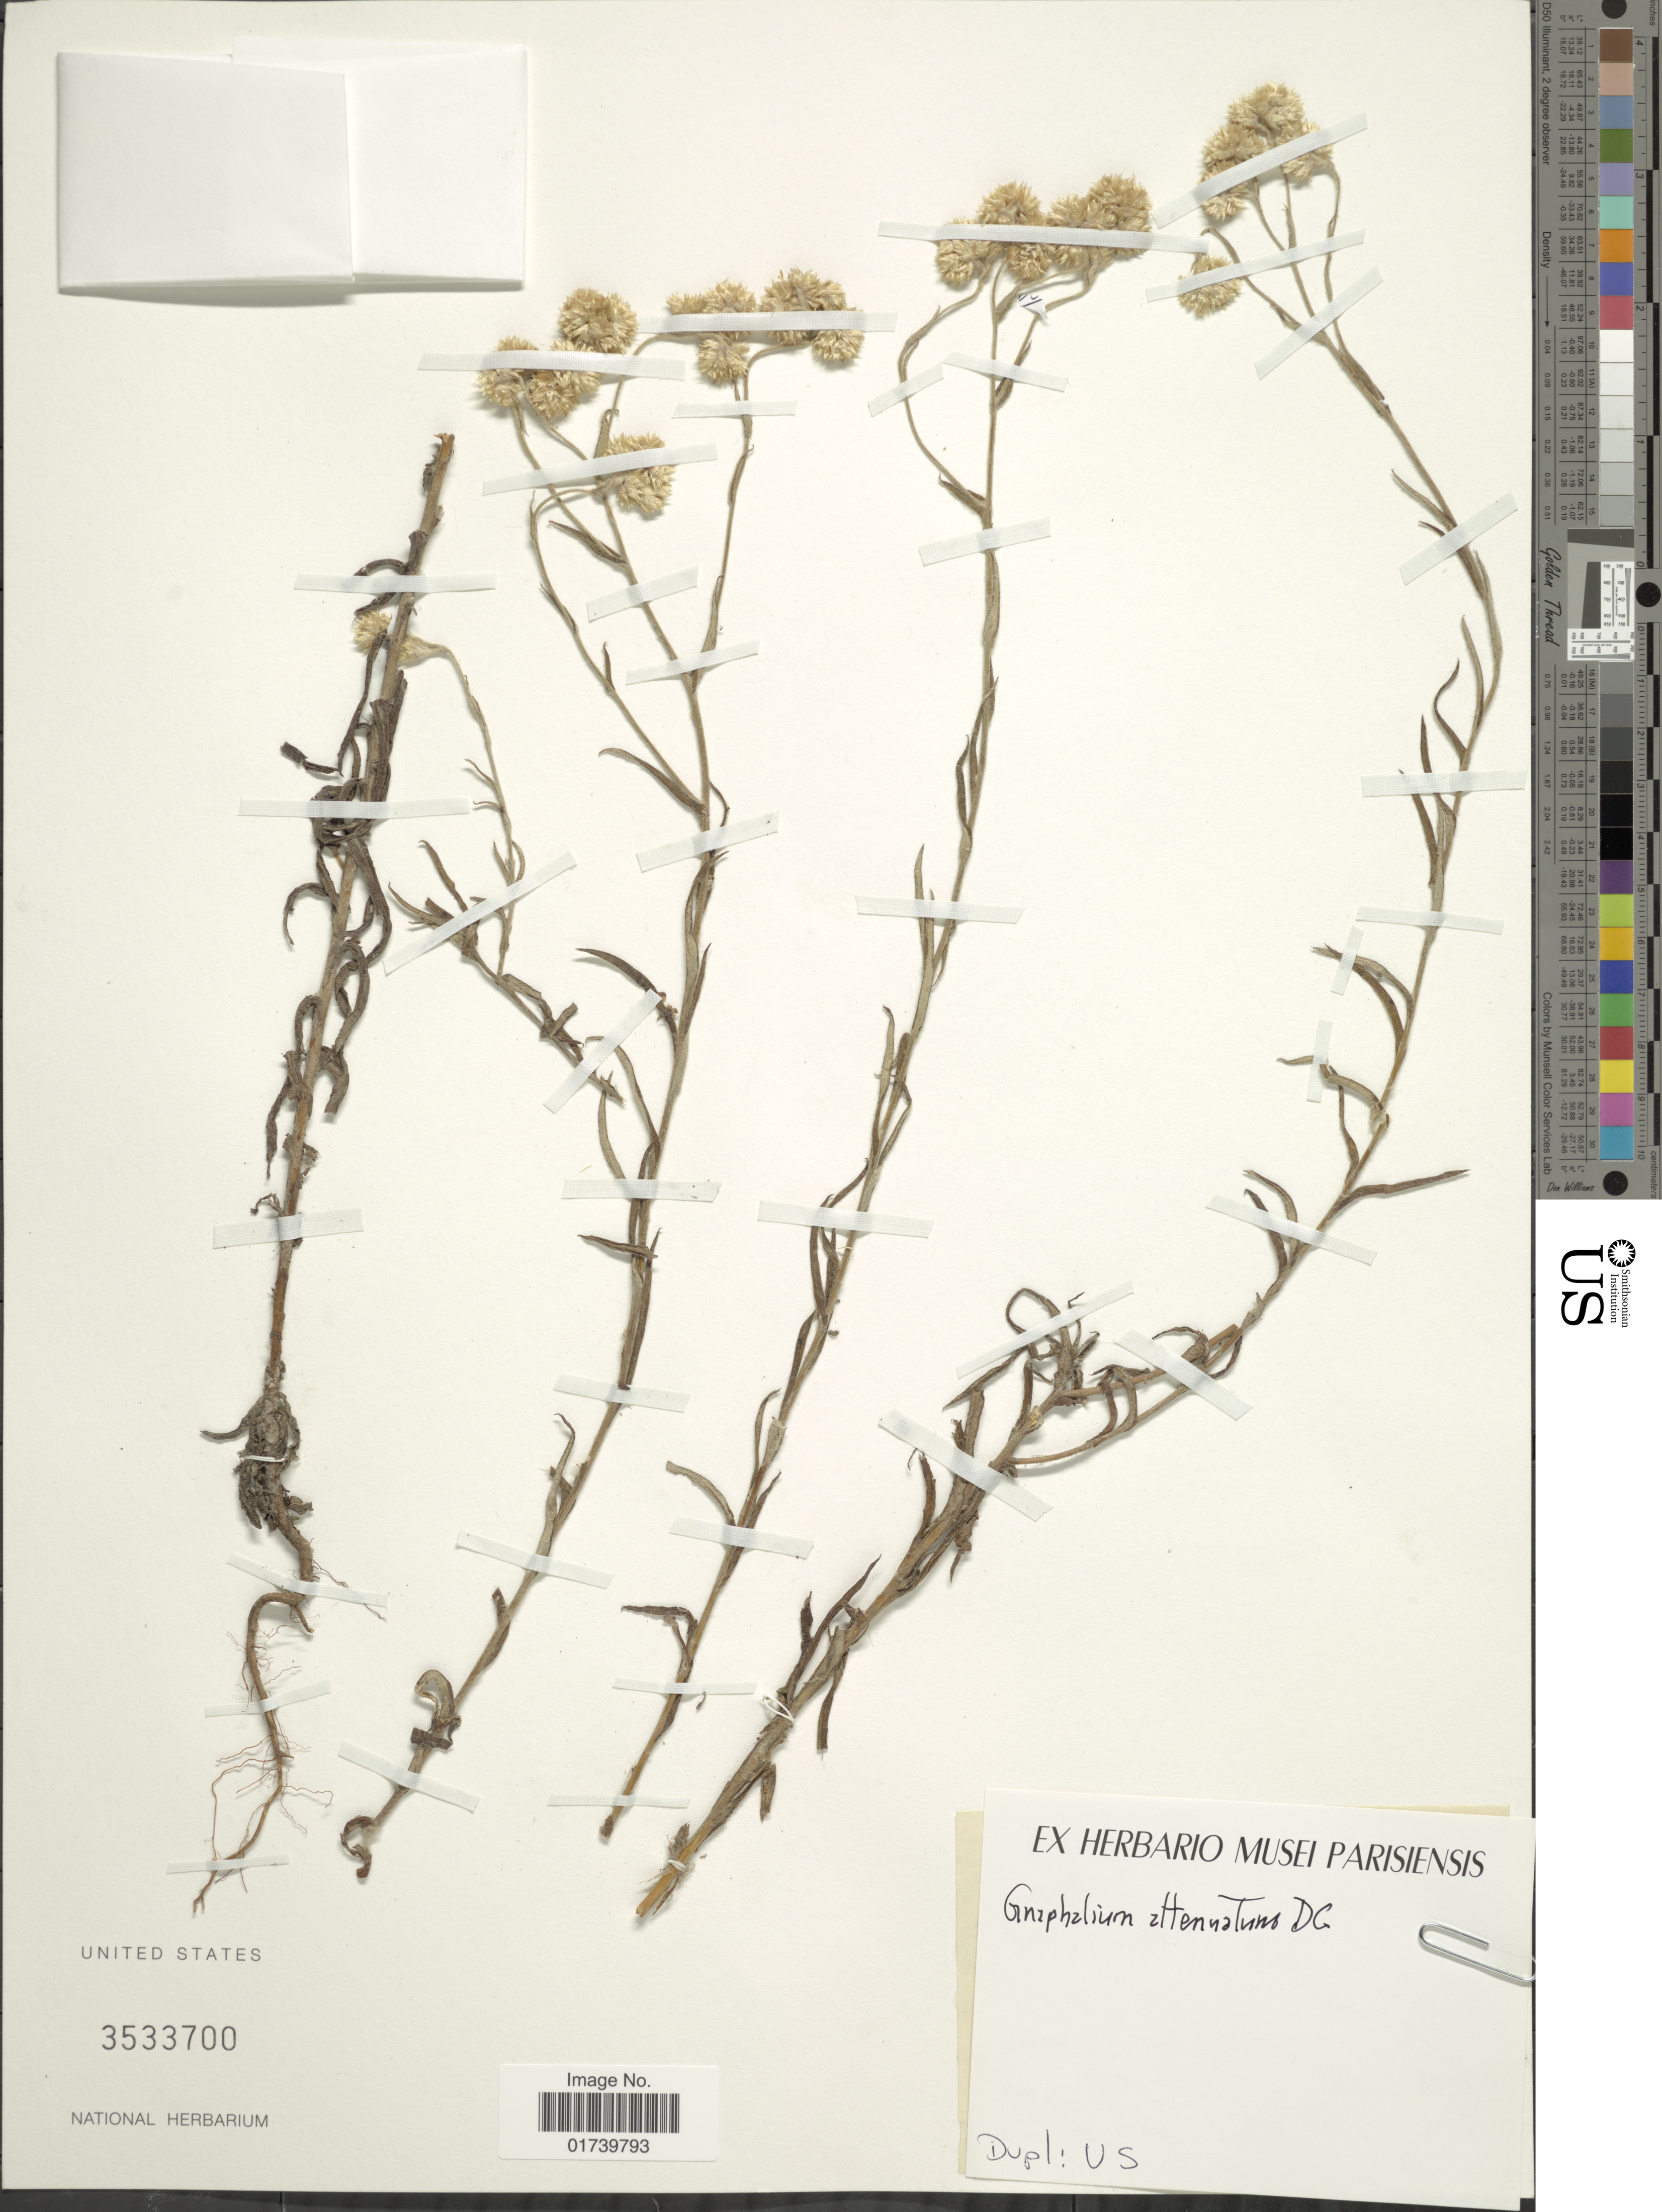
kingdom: Plantae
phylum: Tracheophyta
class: Magnoliopsida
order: Asterales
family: Asteraceae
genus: Pseudognaphalium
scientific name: Pseudognaphalium filifolium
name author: G.L. Nesom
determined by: Nesom, Guy L.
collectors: L. Rodriguez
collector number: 1192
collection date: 1929-11-22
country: Guatemala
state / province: Guatemala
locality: El Tuerto pres Guatema's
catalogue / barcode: US 3533700